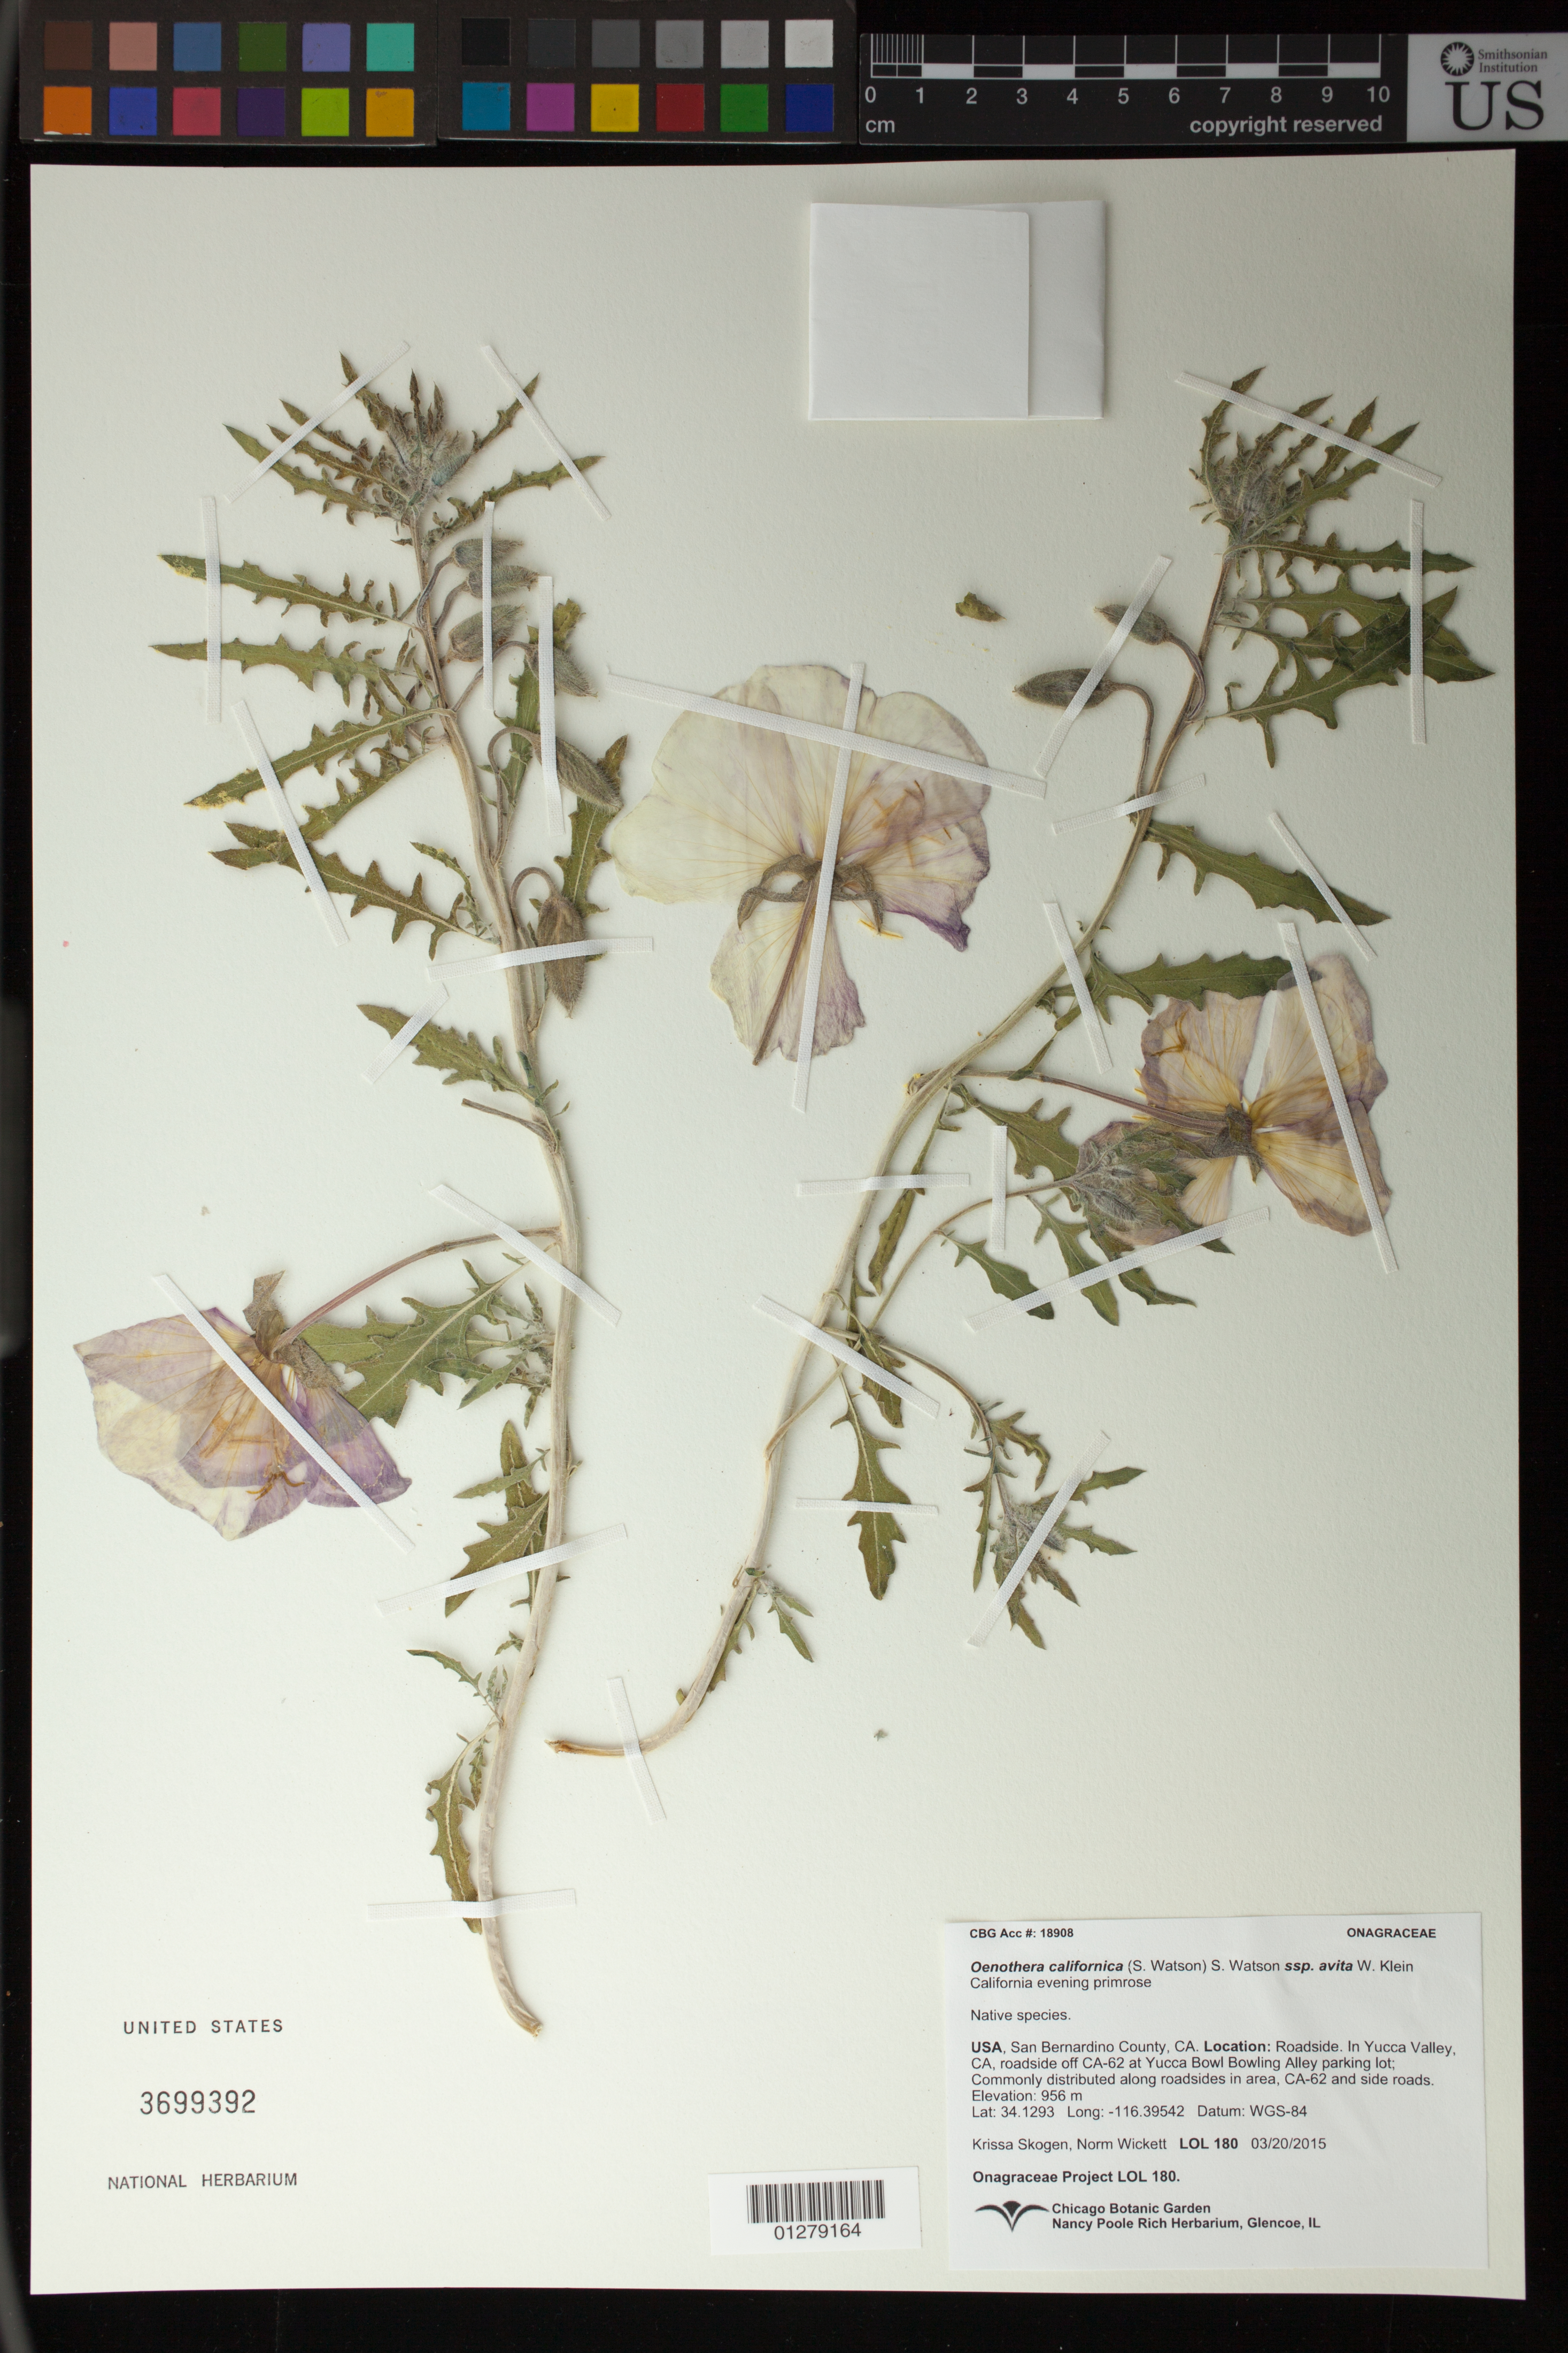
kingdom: Plantae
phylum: Tracheophyta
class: Magnoliopsida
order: Myrtales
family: Onagraceae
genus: Oenothera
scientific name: Oenothera avita subsp. avita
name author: (W.M. Klein) W.M. Klein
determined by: Wagner, W. L., (BOT), Smithsonian Institution - National Museum of Natural History (UNITED STATES)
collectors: K. Skogen & N. Wickett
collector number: LOL 180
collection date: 2015-03-20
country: United States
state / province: California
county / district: San Bernardino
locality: In Yucca Valley, CA, roadside off CA-62 at Yucca Bowl Bowling Alley parking lot; Commonly distributed along roadsides in area, CA-62 and side roads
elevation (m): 956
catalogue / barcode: US 3699392